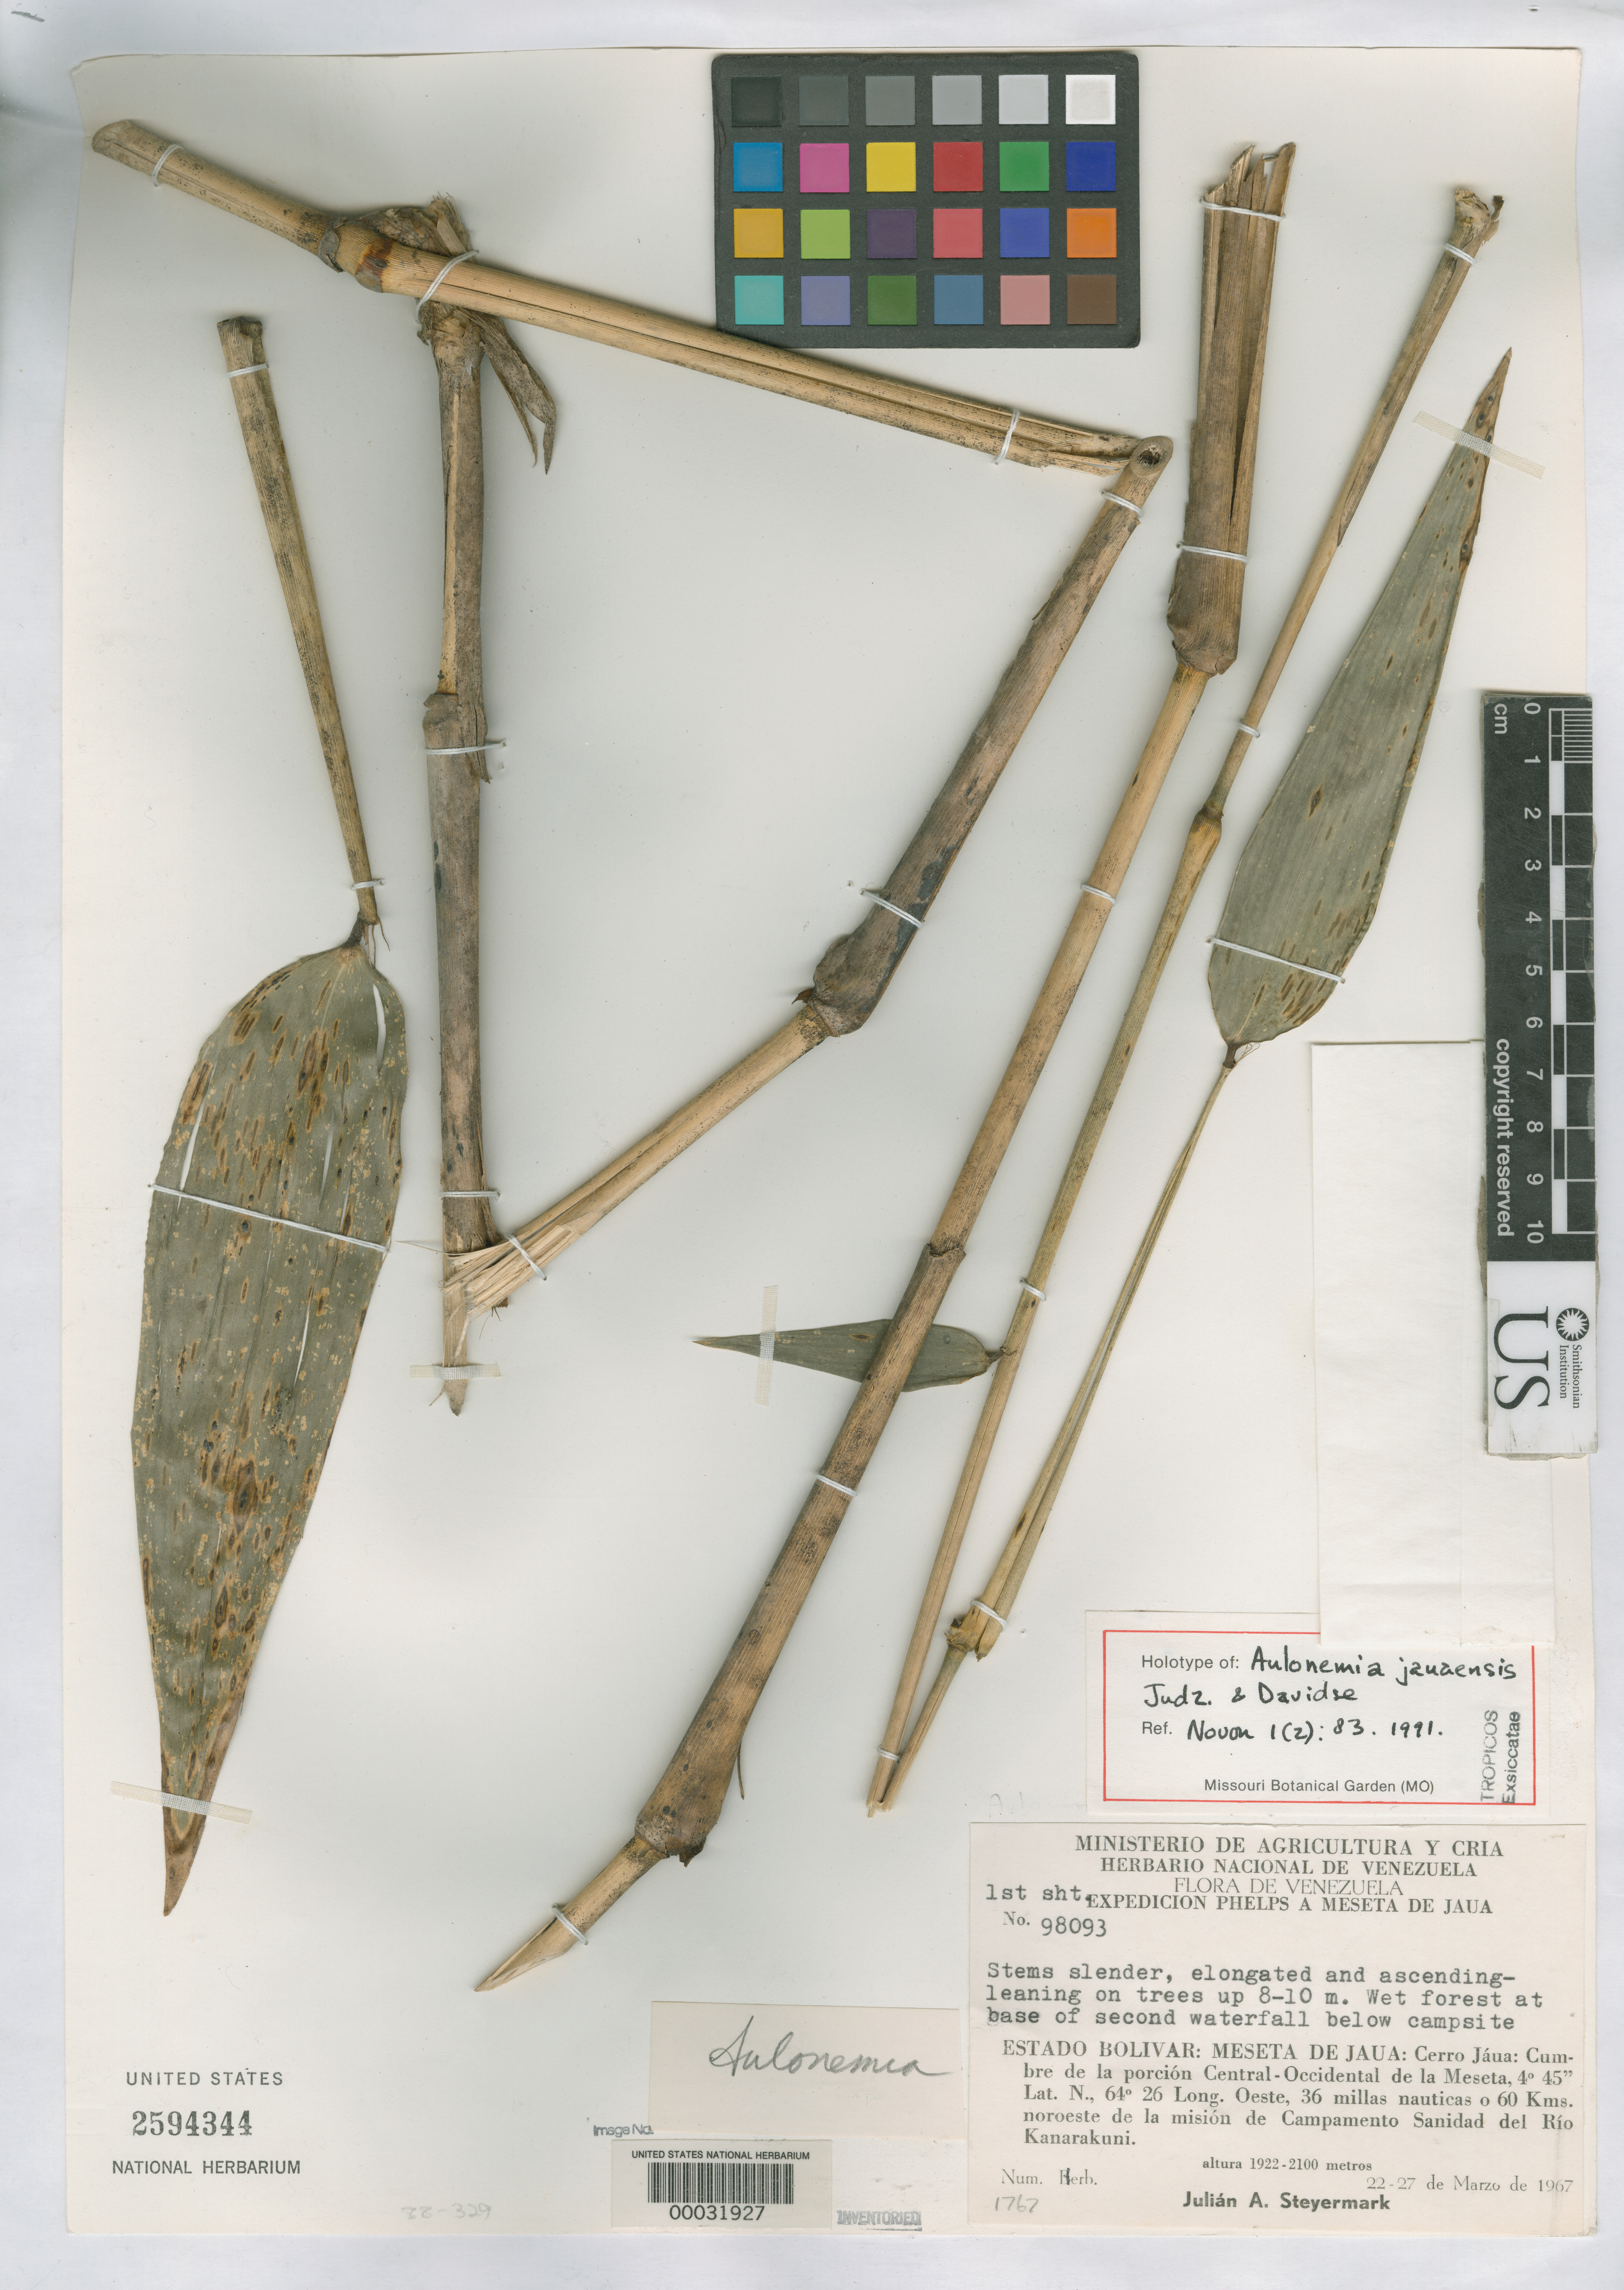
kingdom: Plantae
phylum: Tracheophyta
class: Liliopsida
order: Poales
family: Poaceae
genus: Aulonemia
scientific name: Aulonemia jauaensis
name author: Judz. & Davidse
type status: Holotype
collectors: J. Steyermark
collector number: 98093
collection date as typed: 22 Mar 1967 to 27 Mar 1967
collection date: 1967-03-22/1967-03-27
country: Venezuela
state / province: Bolivar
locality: Meseta de Jaua, Cerro Jaua, cumbre de la porcion central-occidental de la meseta. [Jaua Plateau, Jaua Hill, summit of the central-western portion of the plateau.]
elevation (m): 1922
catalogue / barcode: US 2594344